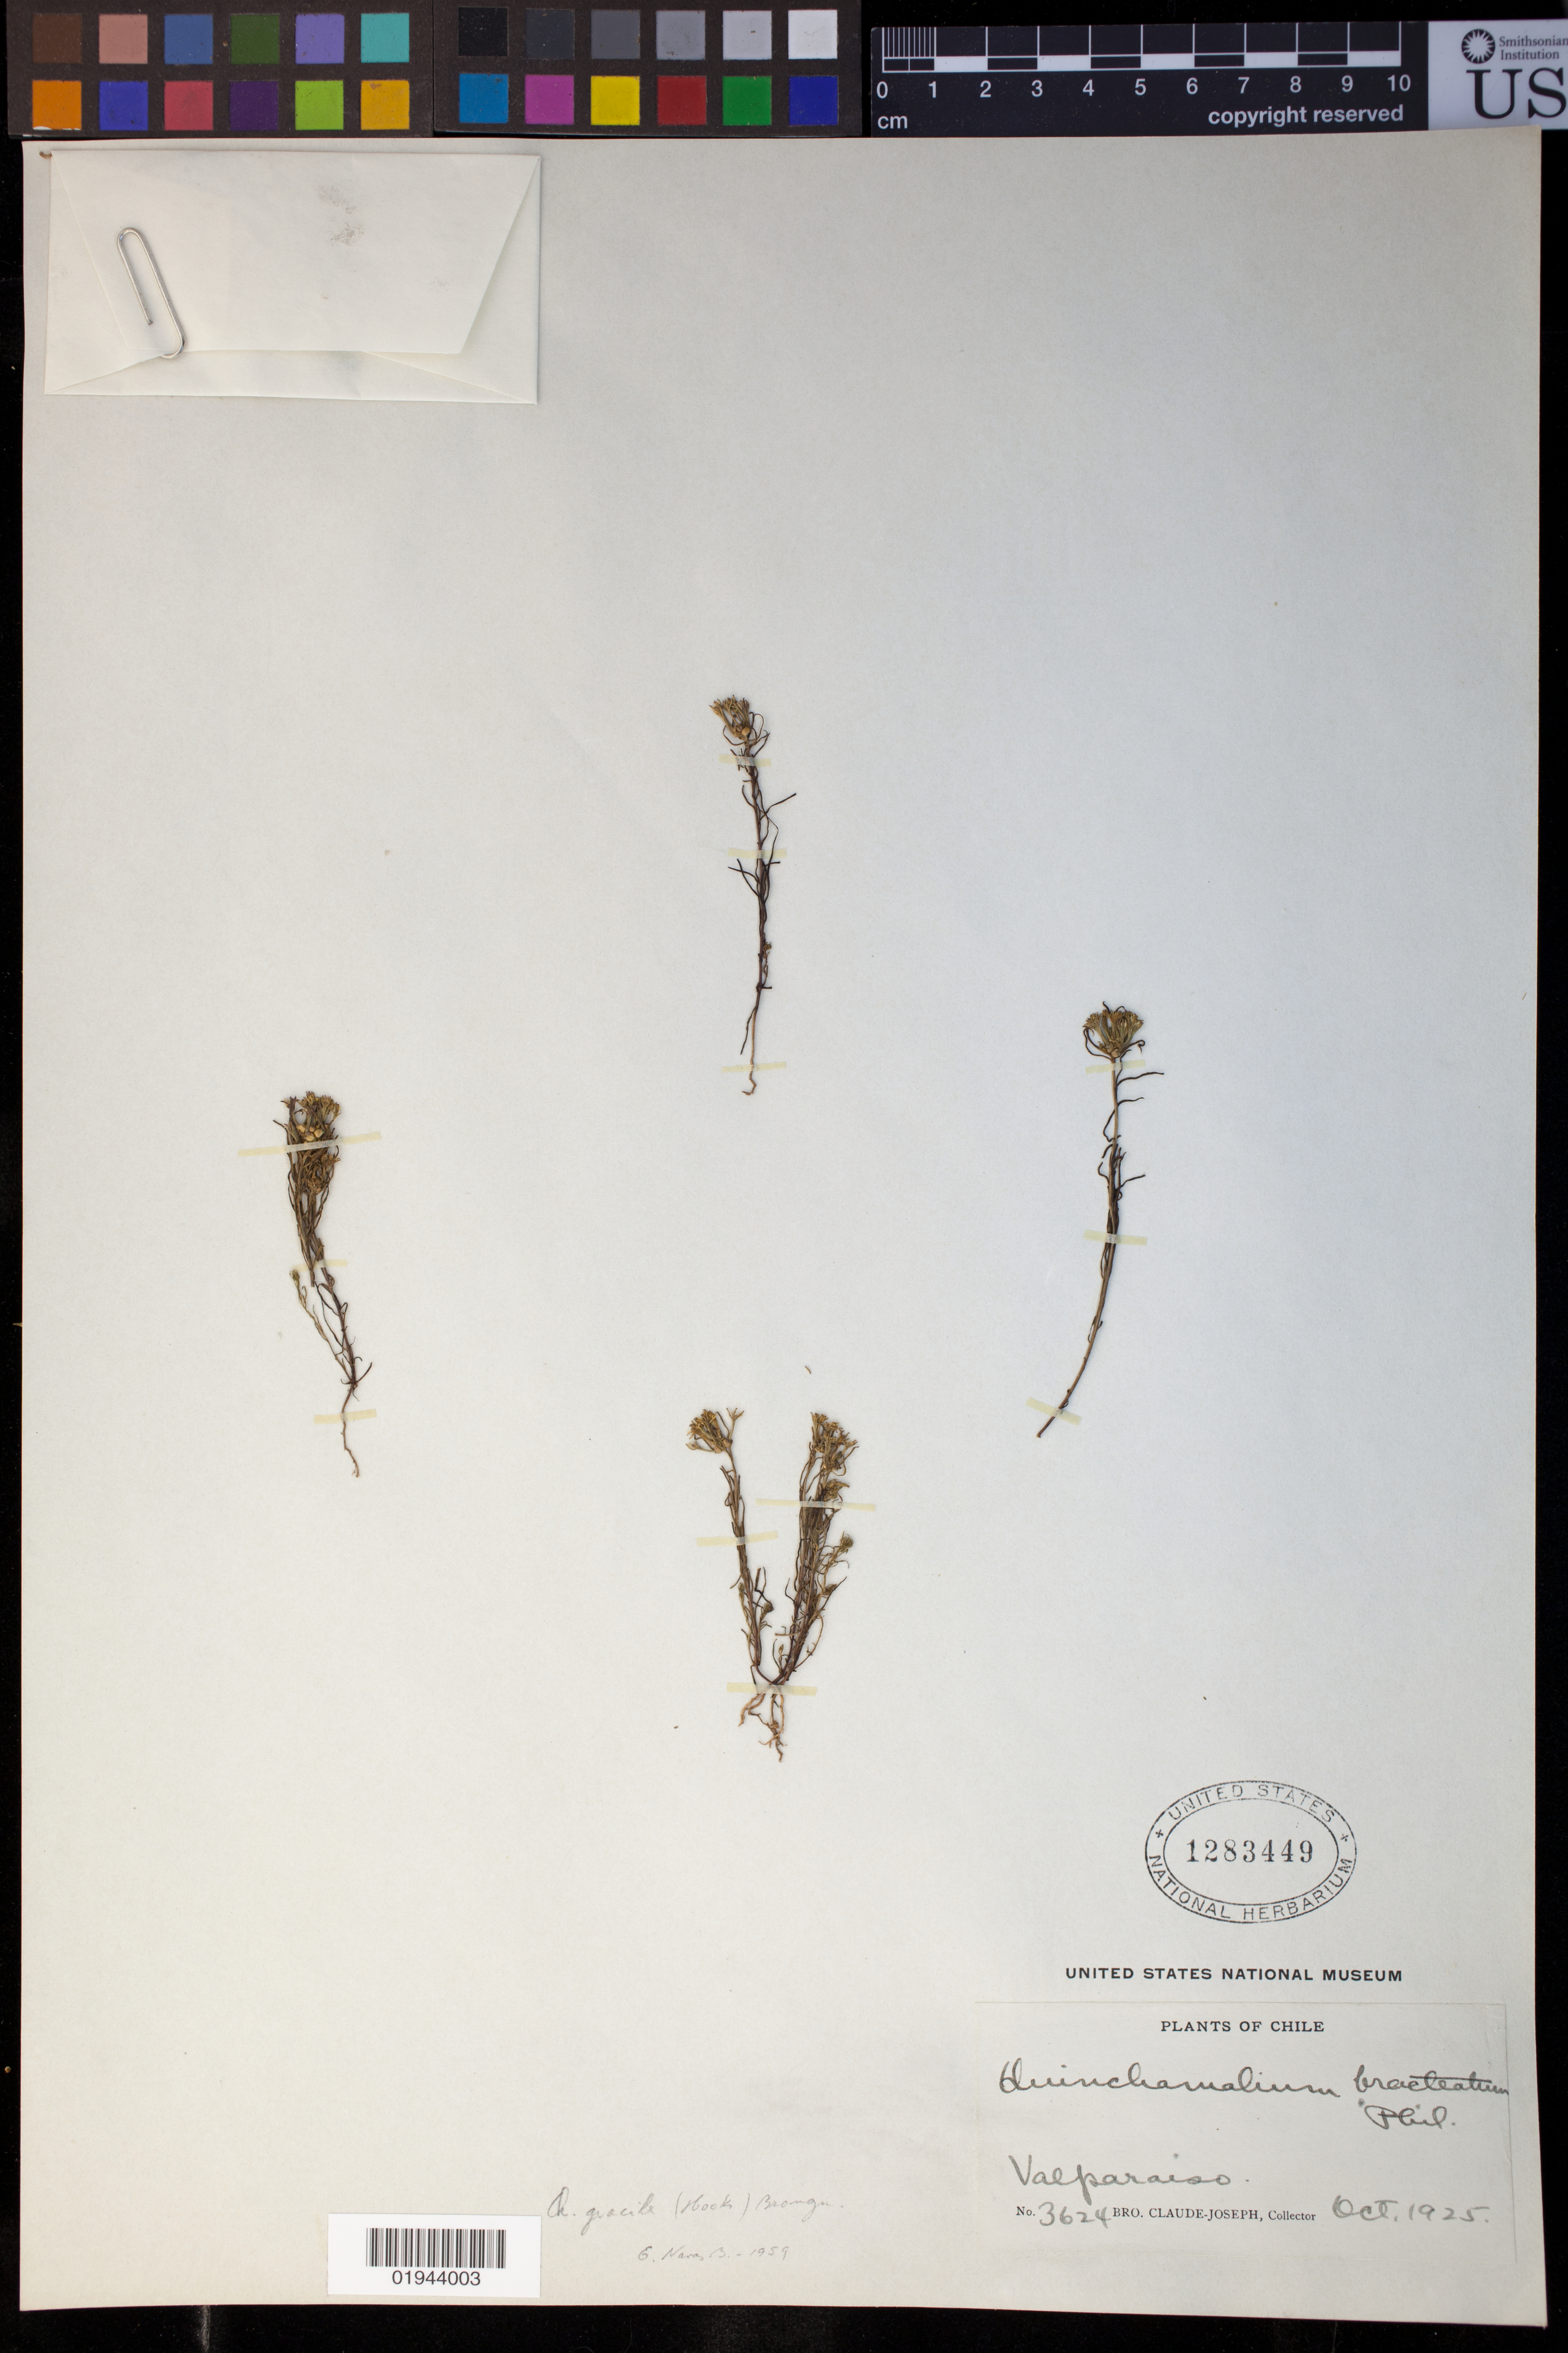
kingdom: Plantae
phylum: Tracheophyta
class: Magnoliopsida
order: Santalales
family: Schoepfiaceae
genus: Quinchamalium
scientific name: Quinchamalium gracile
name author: Brongn.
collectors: Bro. Claude-Joseph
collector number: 3624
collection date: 1925-10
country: Chile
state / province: Valparaíso (V)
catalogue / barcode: US 1283449